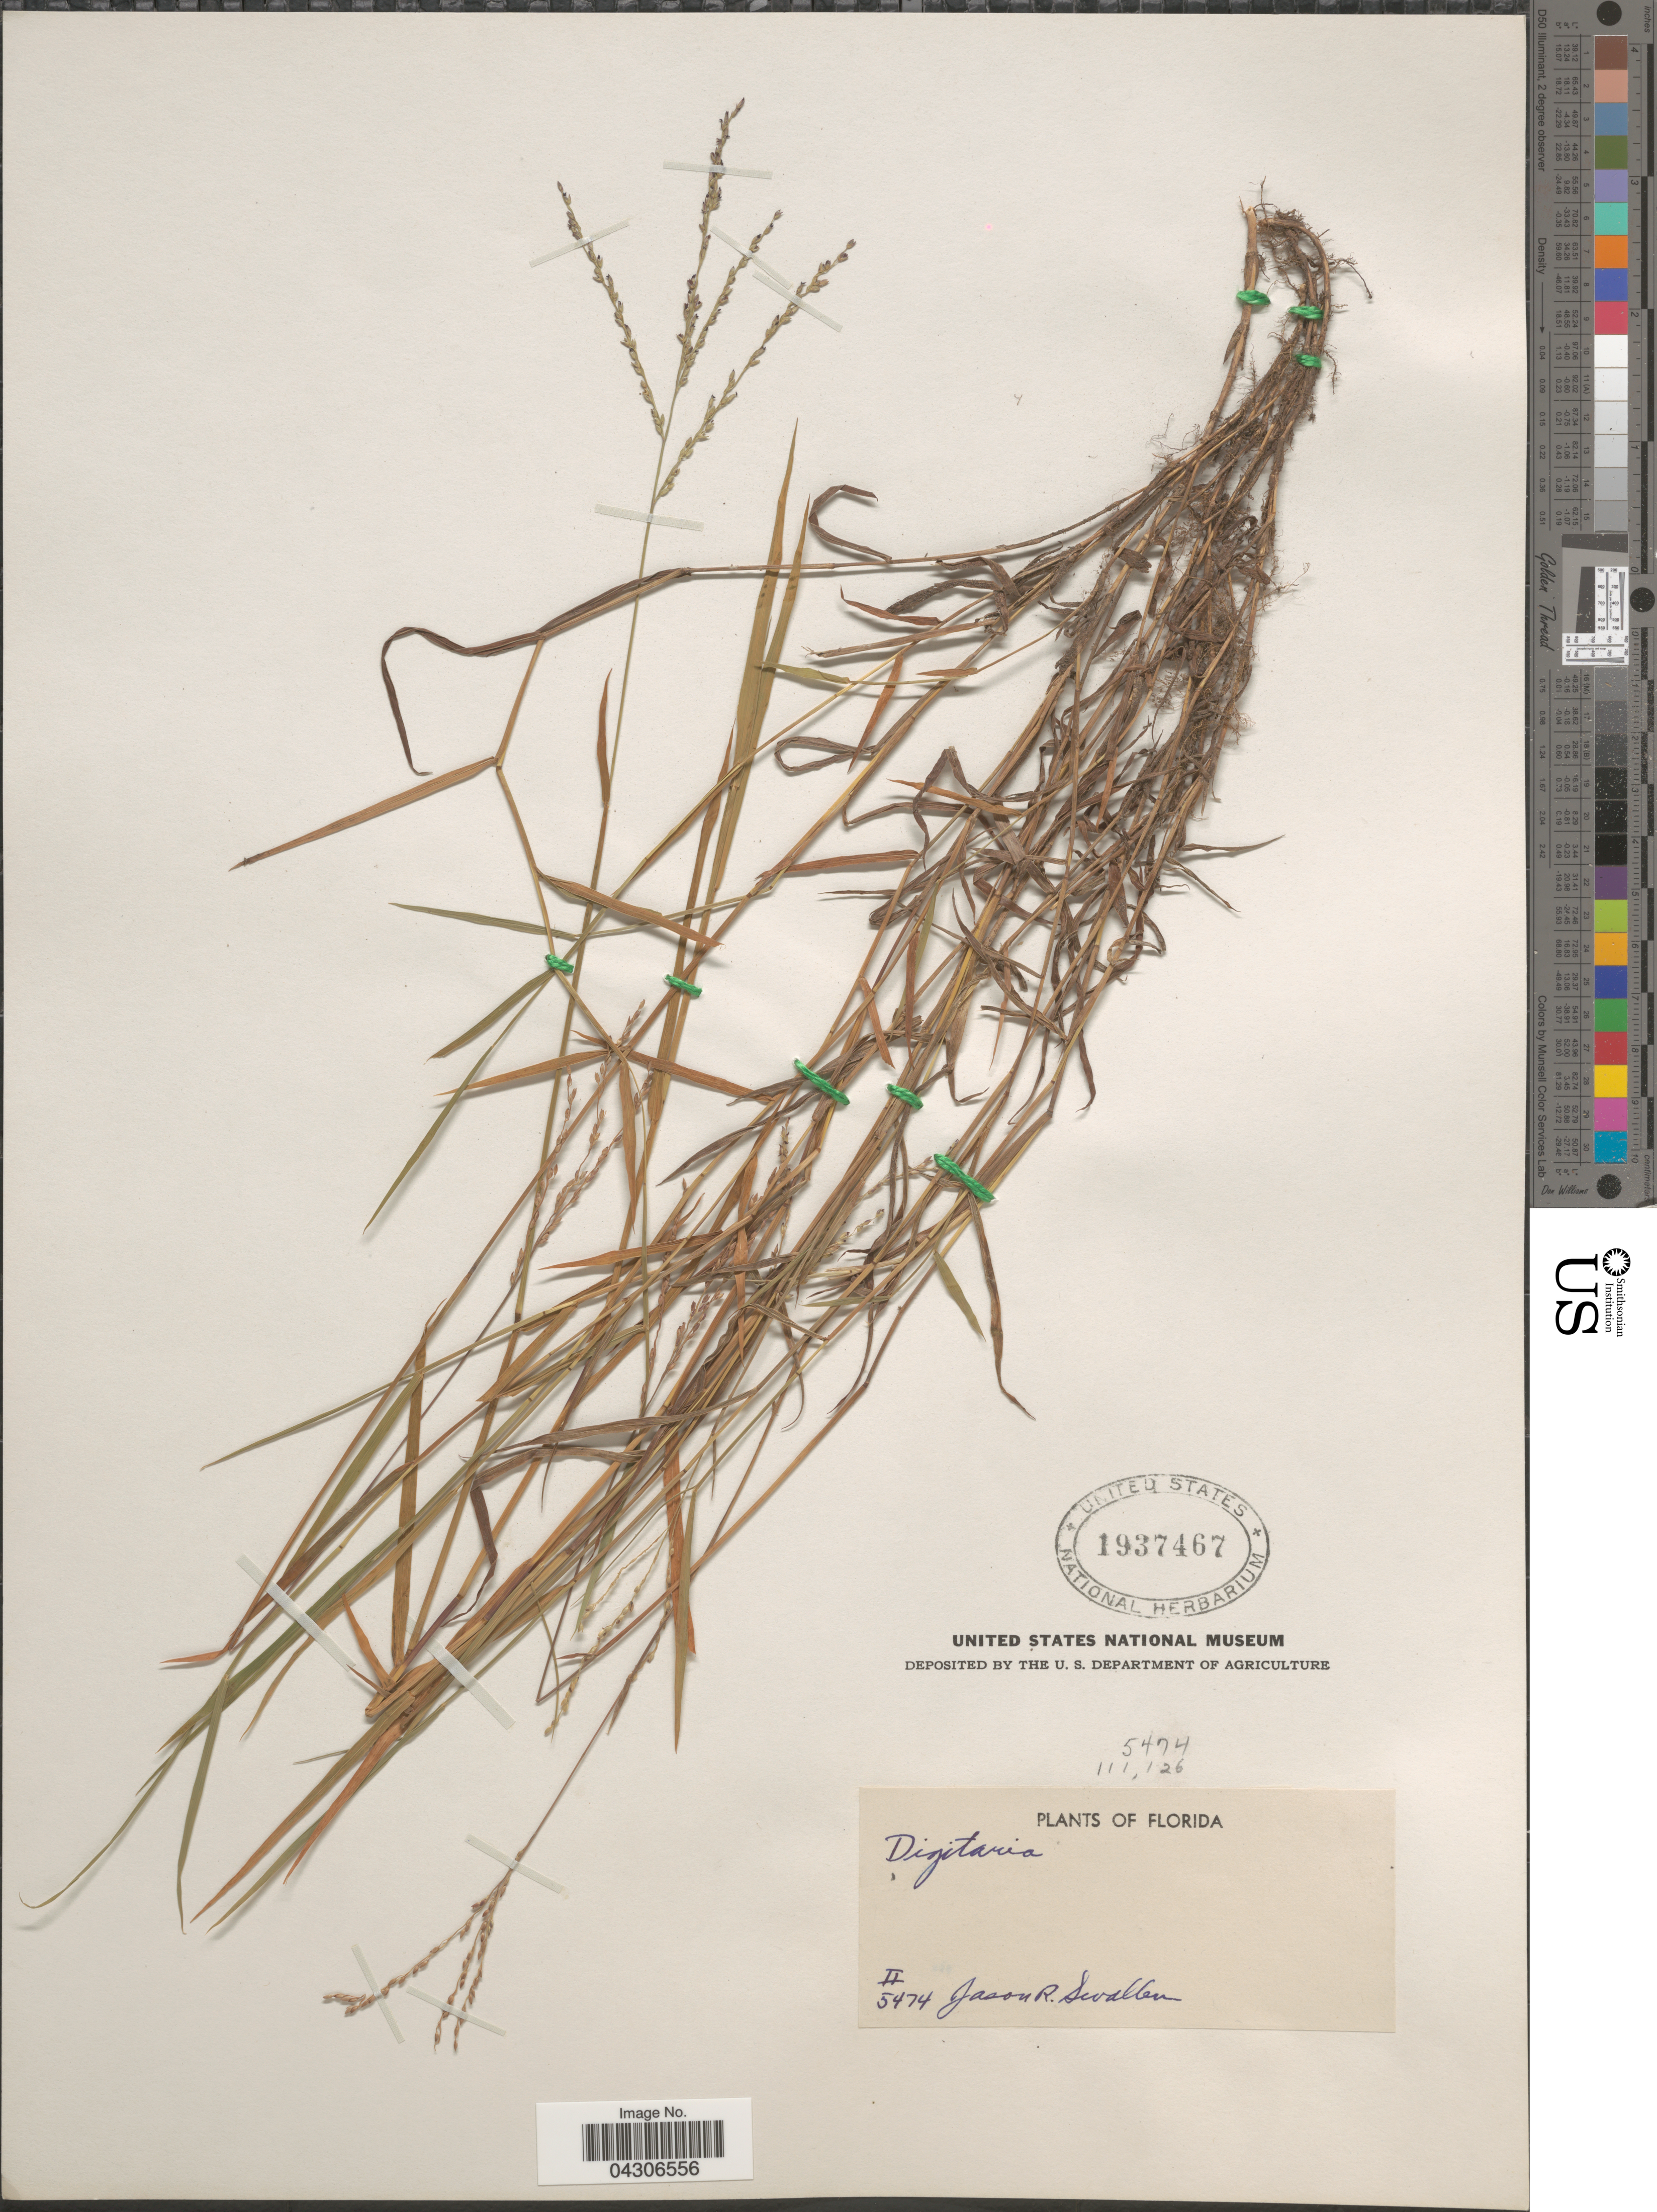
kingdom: Plantae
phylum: Tracheophyta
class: Liliopsida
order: Poales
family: Poaceae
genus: Digitaria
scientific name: Digitaria sp.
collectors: J. R. Swallen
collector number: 5474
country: United States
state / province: Florida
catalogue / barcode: US 1937467